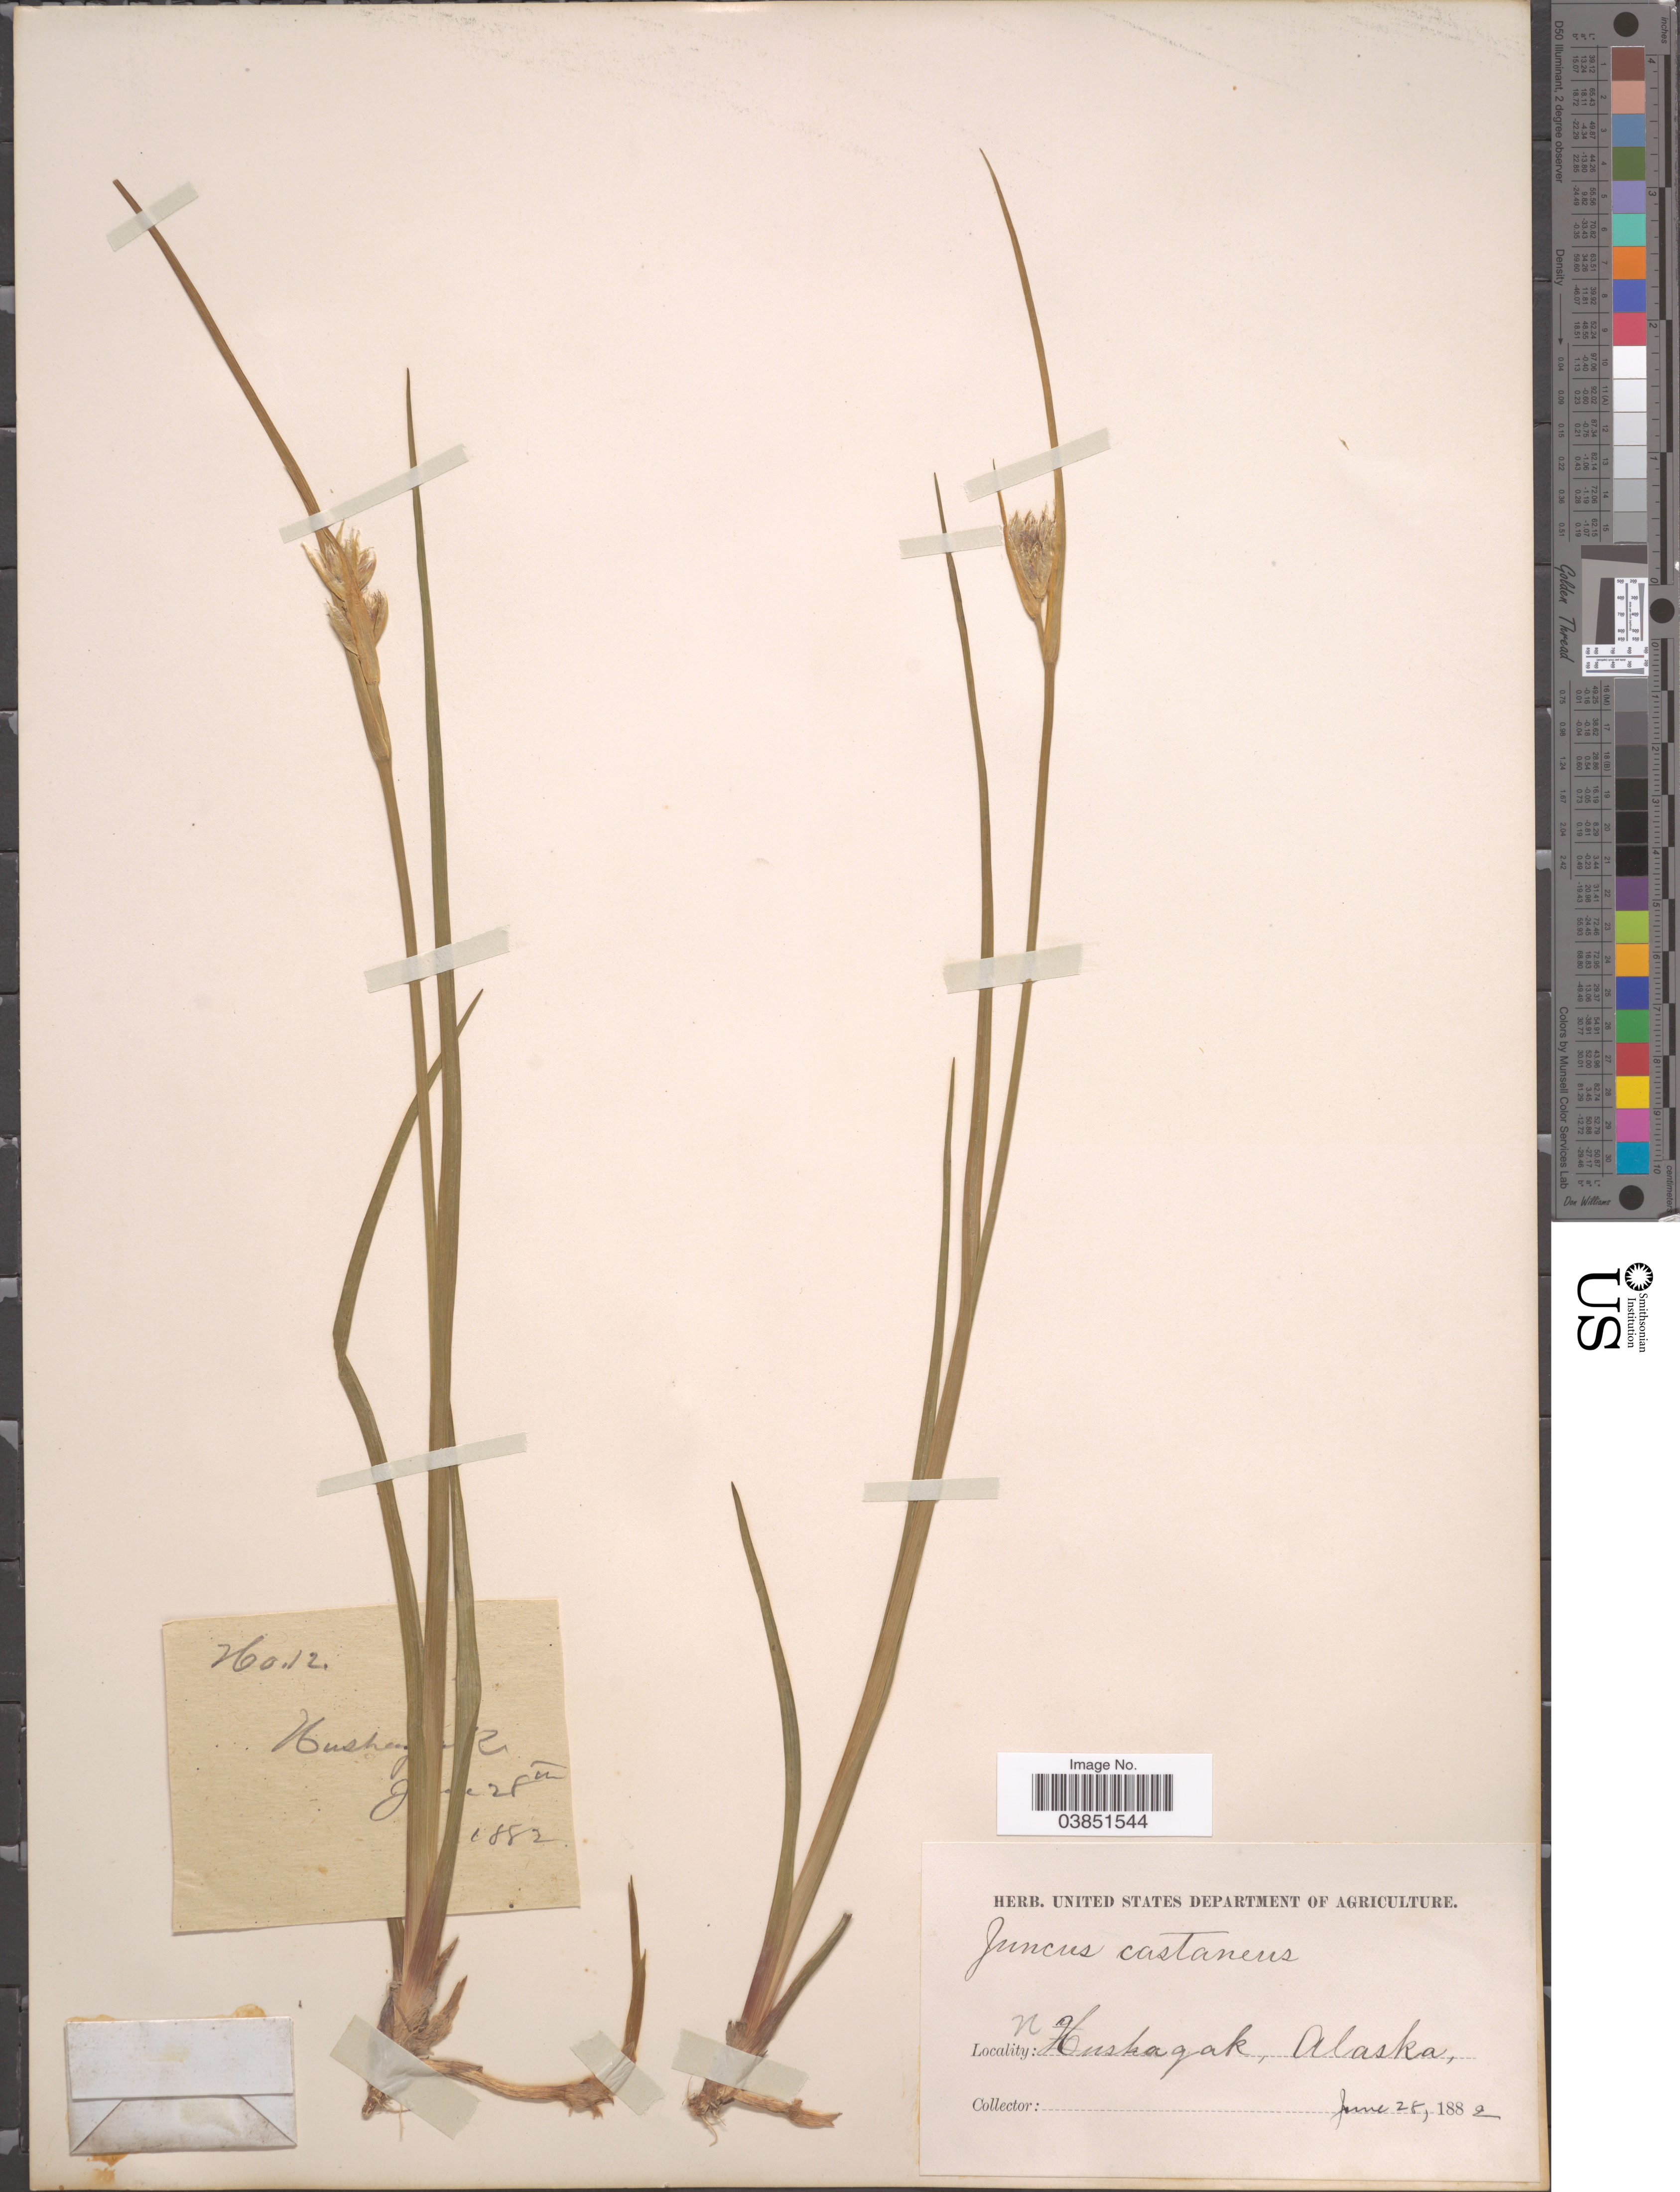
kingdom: Plantae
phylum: Tracheophyta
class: Liliopsida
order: Poales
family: Juncaceae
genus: Juncus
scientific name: Juncus castaneus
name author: Sm.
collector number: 12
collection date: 1882-06-28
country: United States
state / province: Alaska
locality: Nushagak.